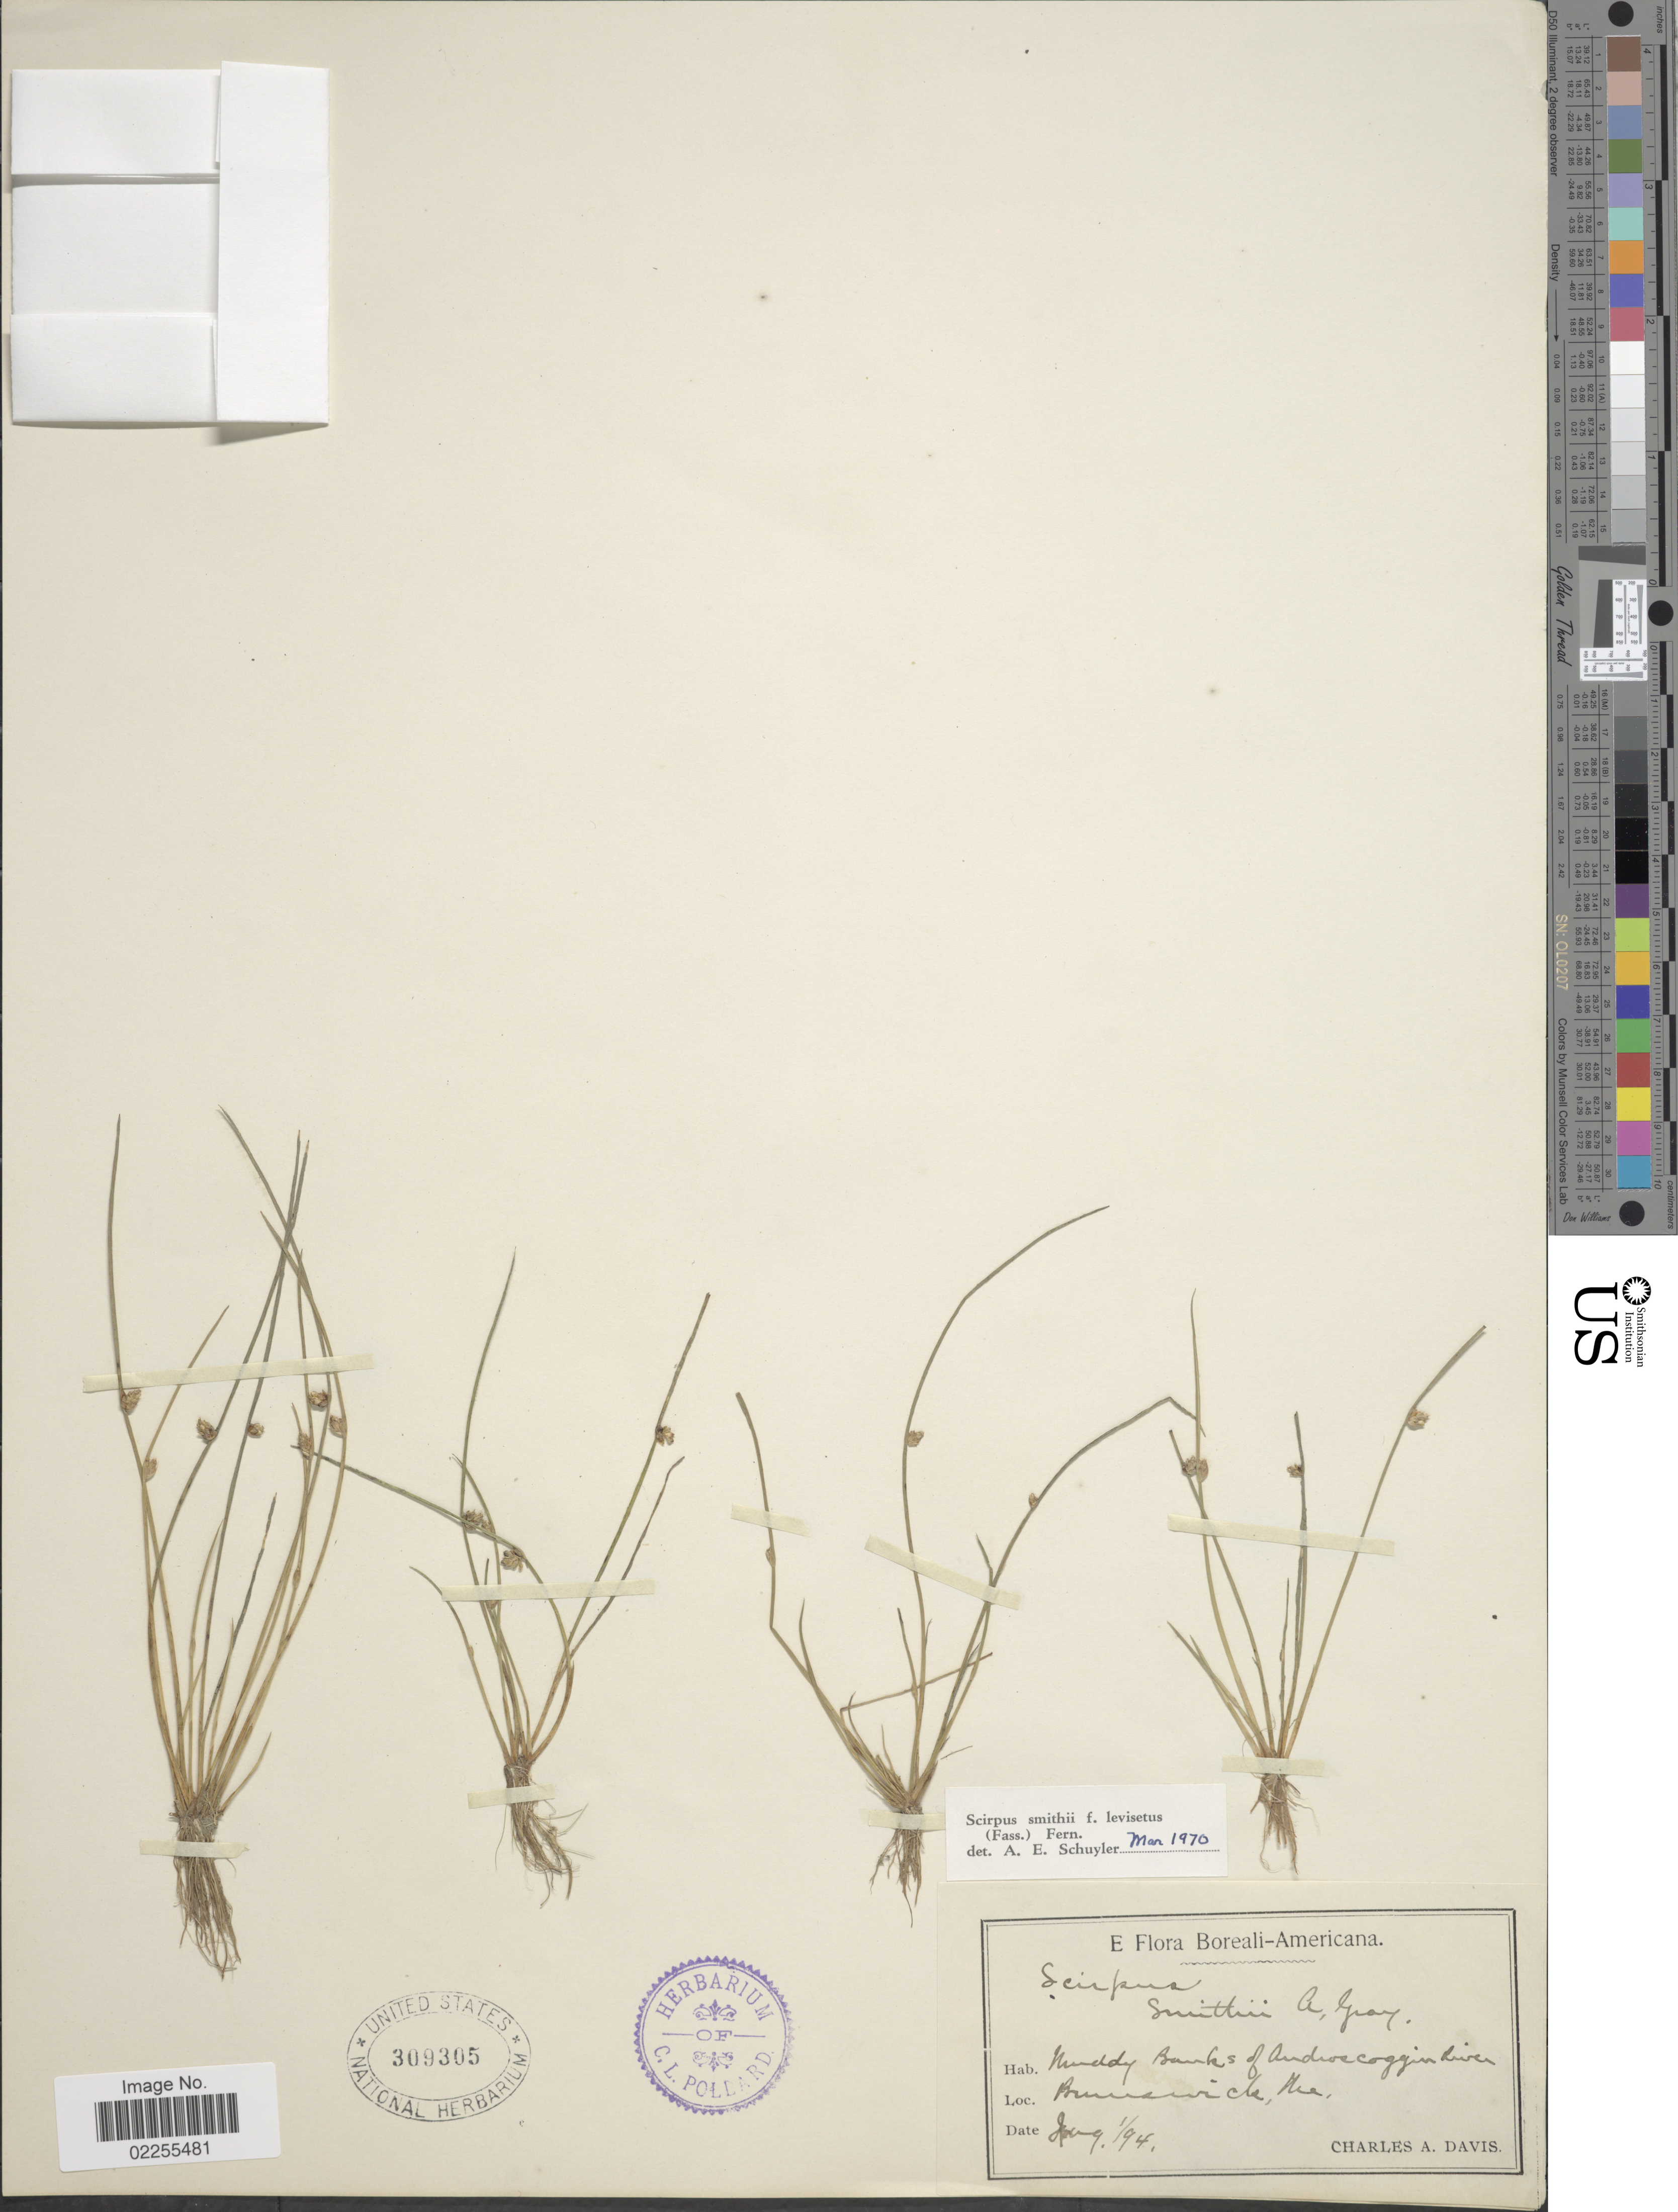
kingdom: Plantae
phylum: Tracheophyta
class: Liliopsida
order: Poales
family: Cyperaceae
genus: Schoenoplectus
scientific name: Schoenoplectus smithii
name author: (A. Gray) Soják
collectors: C. Davis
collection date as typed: Transcribed d/m/y: 1/8/94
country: United States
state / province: Maine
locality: Muddy banks of Androscoggin River, Brunswick.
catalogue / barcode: US 309305